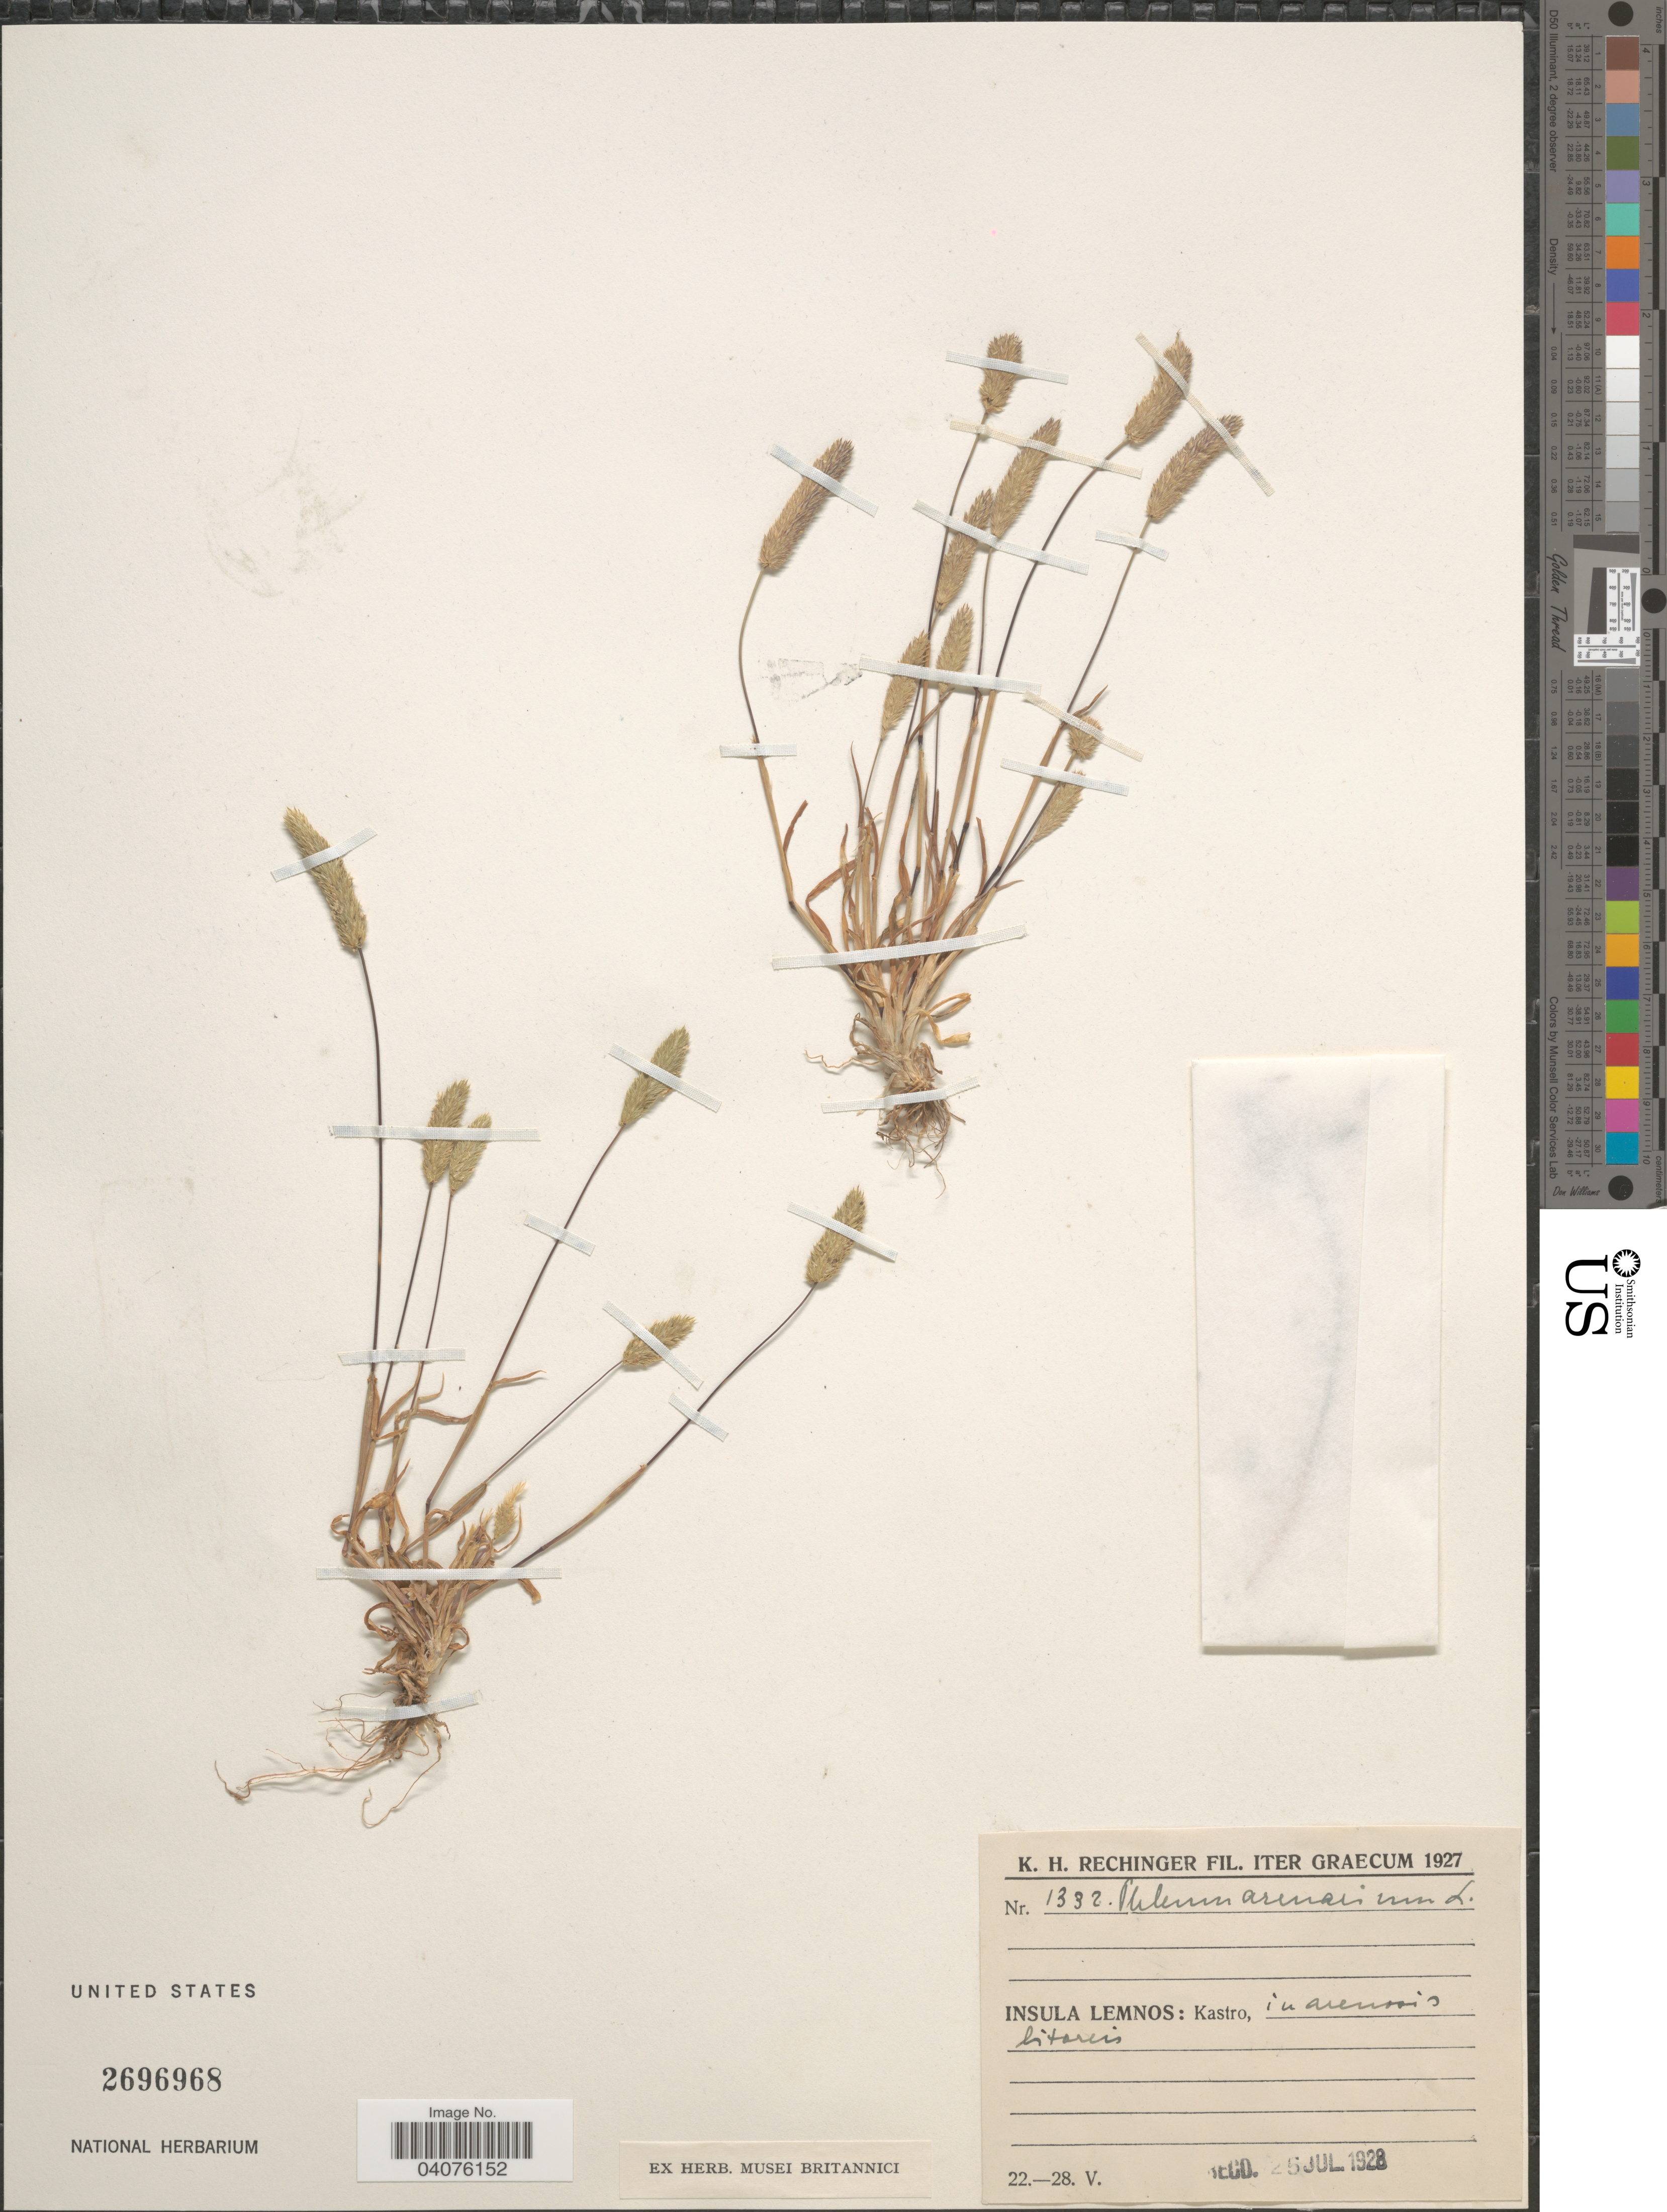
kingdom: Plantae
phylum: Tracheophyta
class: Liliopsida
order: Poales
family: Poaceae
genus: Phleum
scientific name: Phleum arenarium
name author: L.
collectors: K. H. Rechinger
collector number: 1332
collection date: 1927-05-22/1927-05-28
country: Greece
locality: Iter Graecum 1927. Insula Lemnos: Kastro, in arenosis litoris.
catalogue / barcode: US 2696968